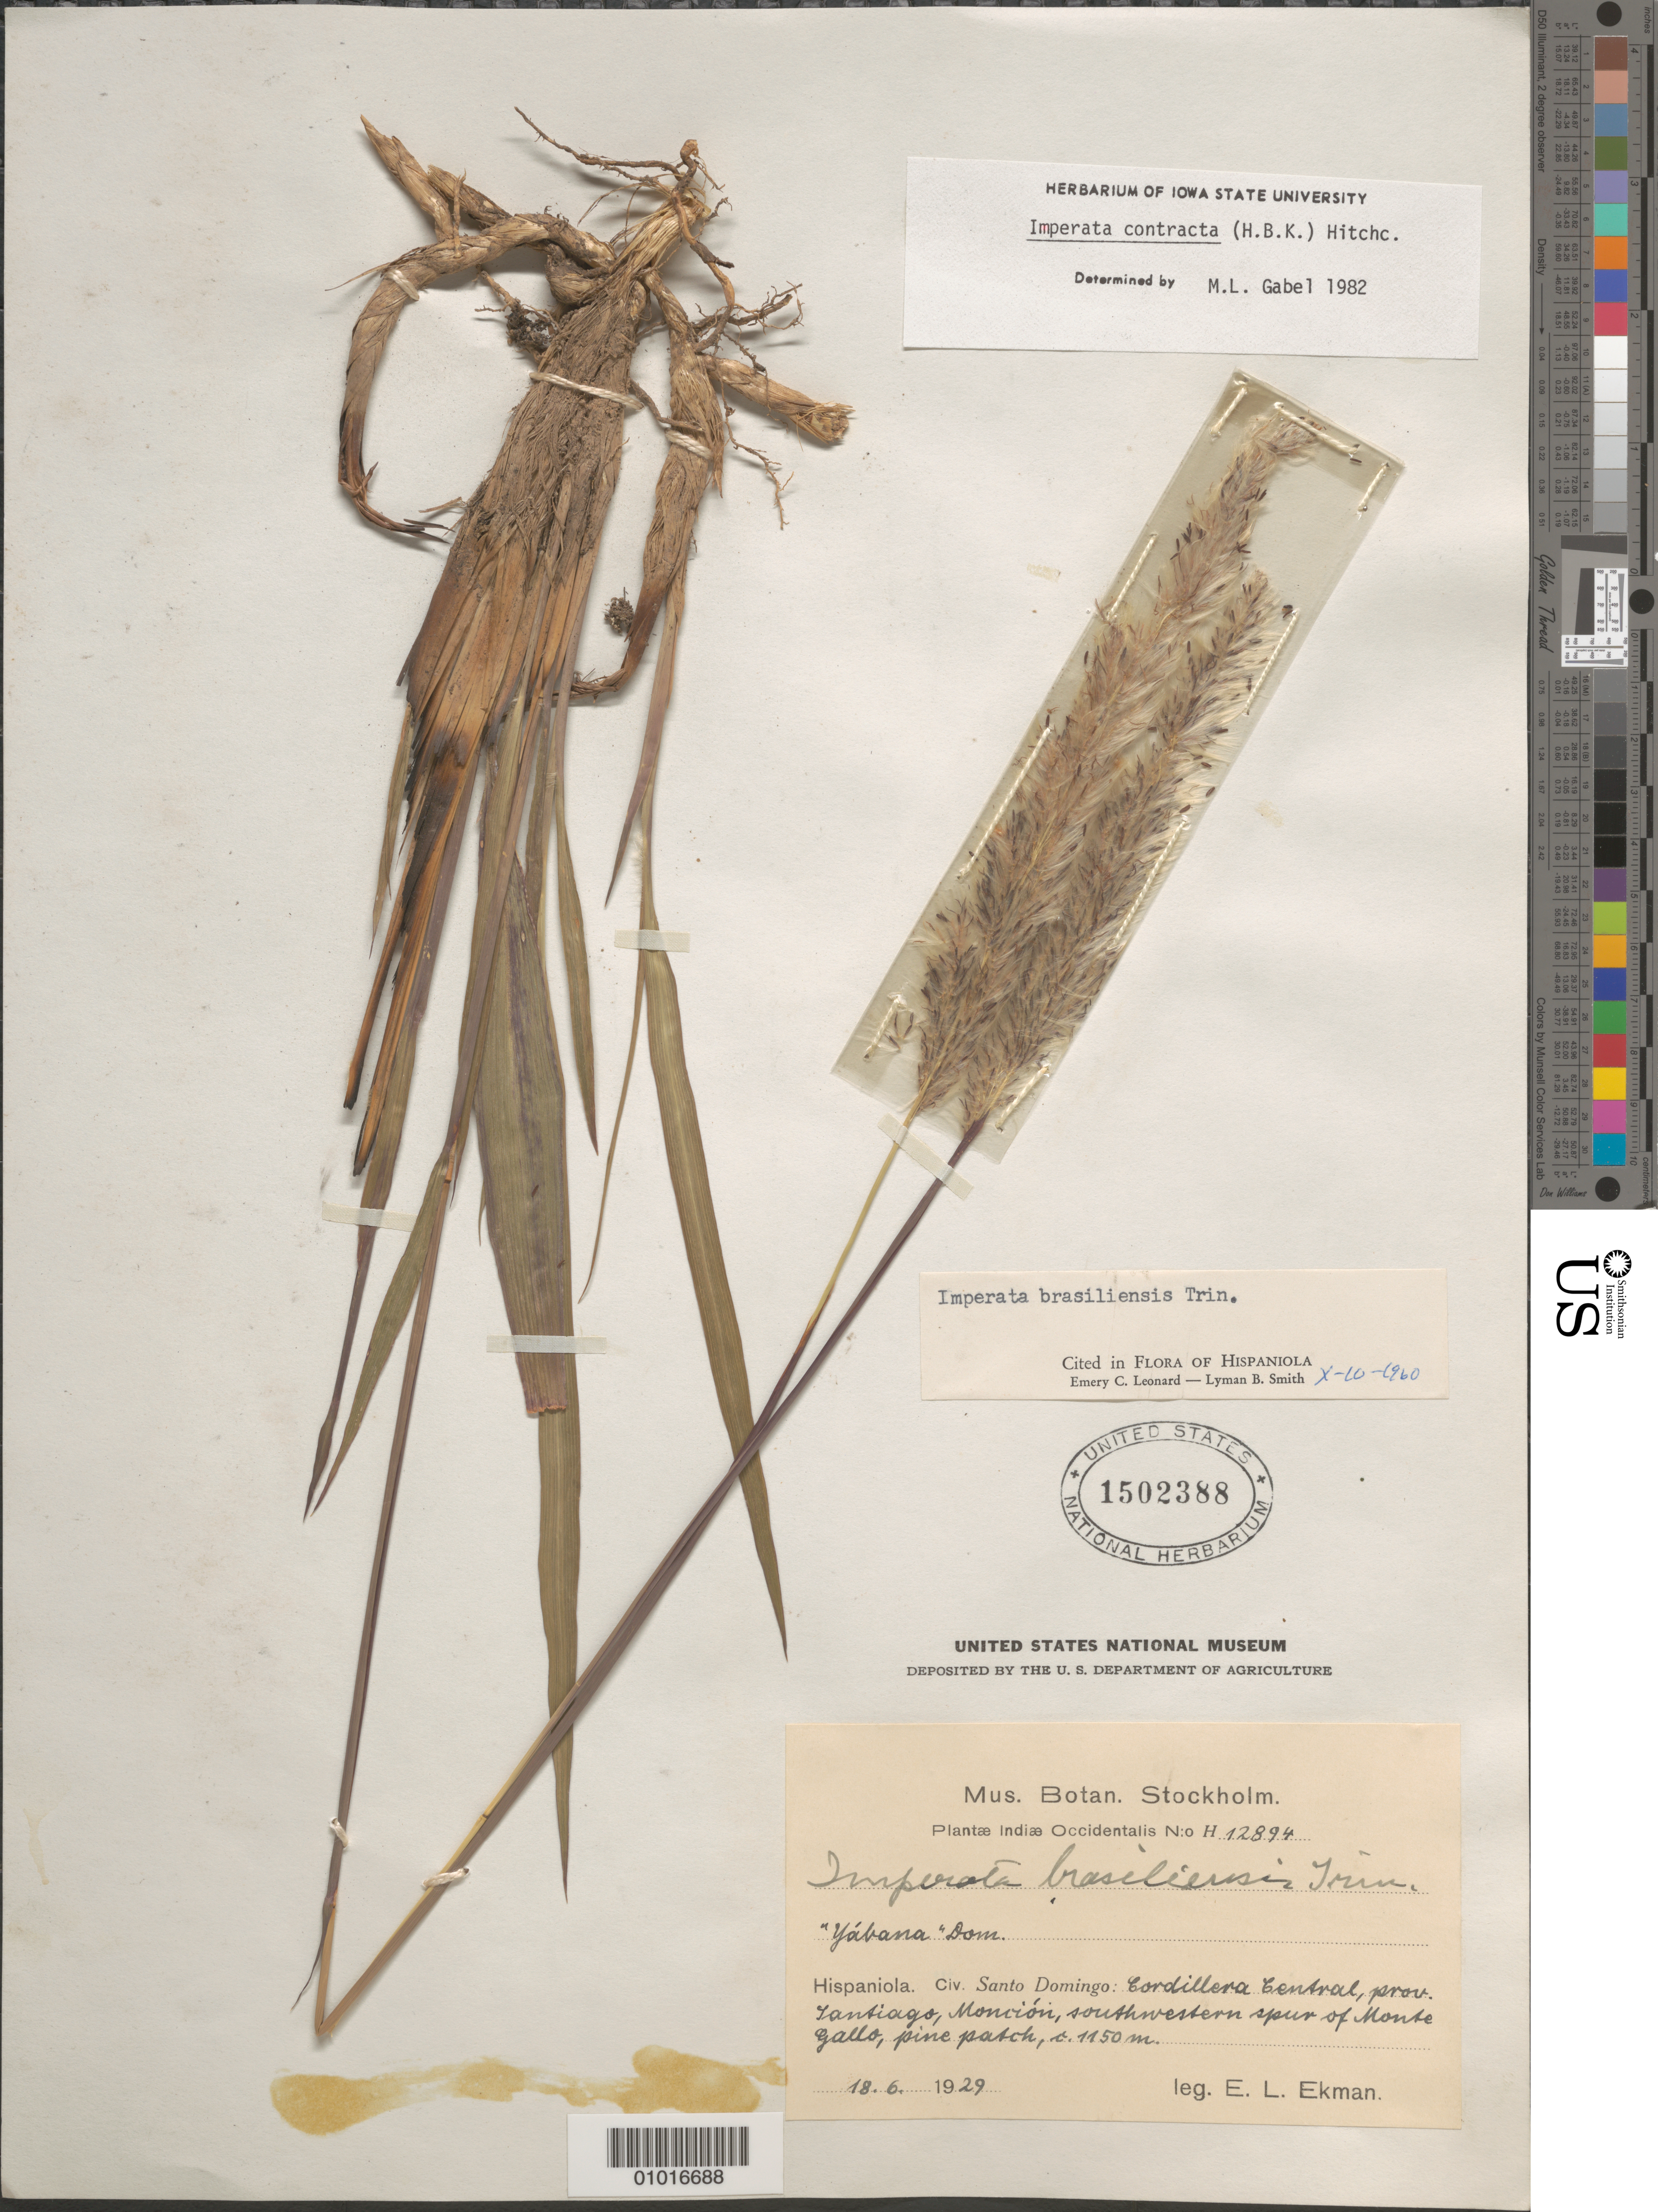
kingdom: Plantae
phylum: Tracheophyta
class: Liliopsida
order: Poales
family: Poaceae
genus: Imperata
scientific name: Imperata brasiliensis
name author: Trin.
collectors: E. L. Ekman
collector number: H 12894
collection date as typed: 18 Jun 1929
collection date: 1929-06-18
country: Dominican Republic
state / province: La Vega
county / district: Santo Domingo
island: Hispaniola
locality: Cordillera Central, prov. IanAigo, Momion, southwestern spur of Monte gallo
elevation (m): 1150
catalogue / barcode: US 1502388